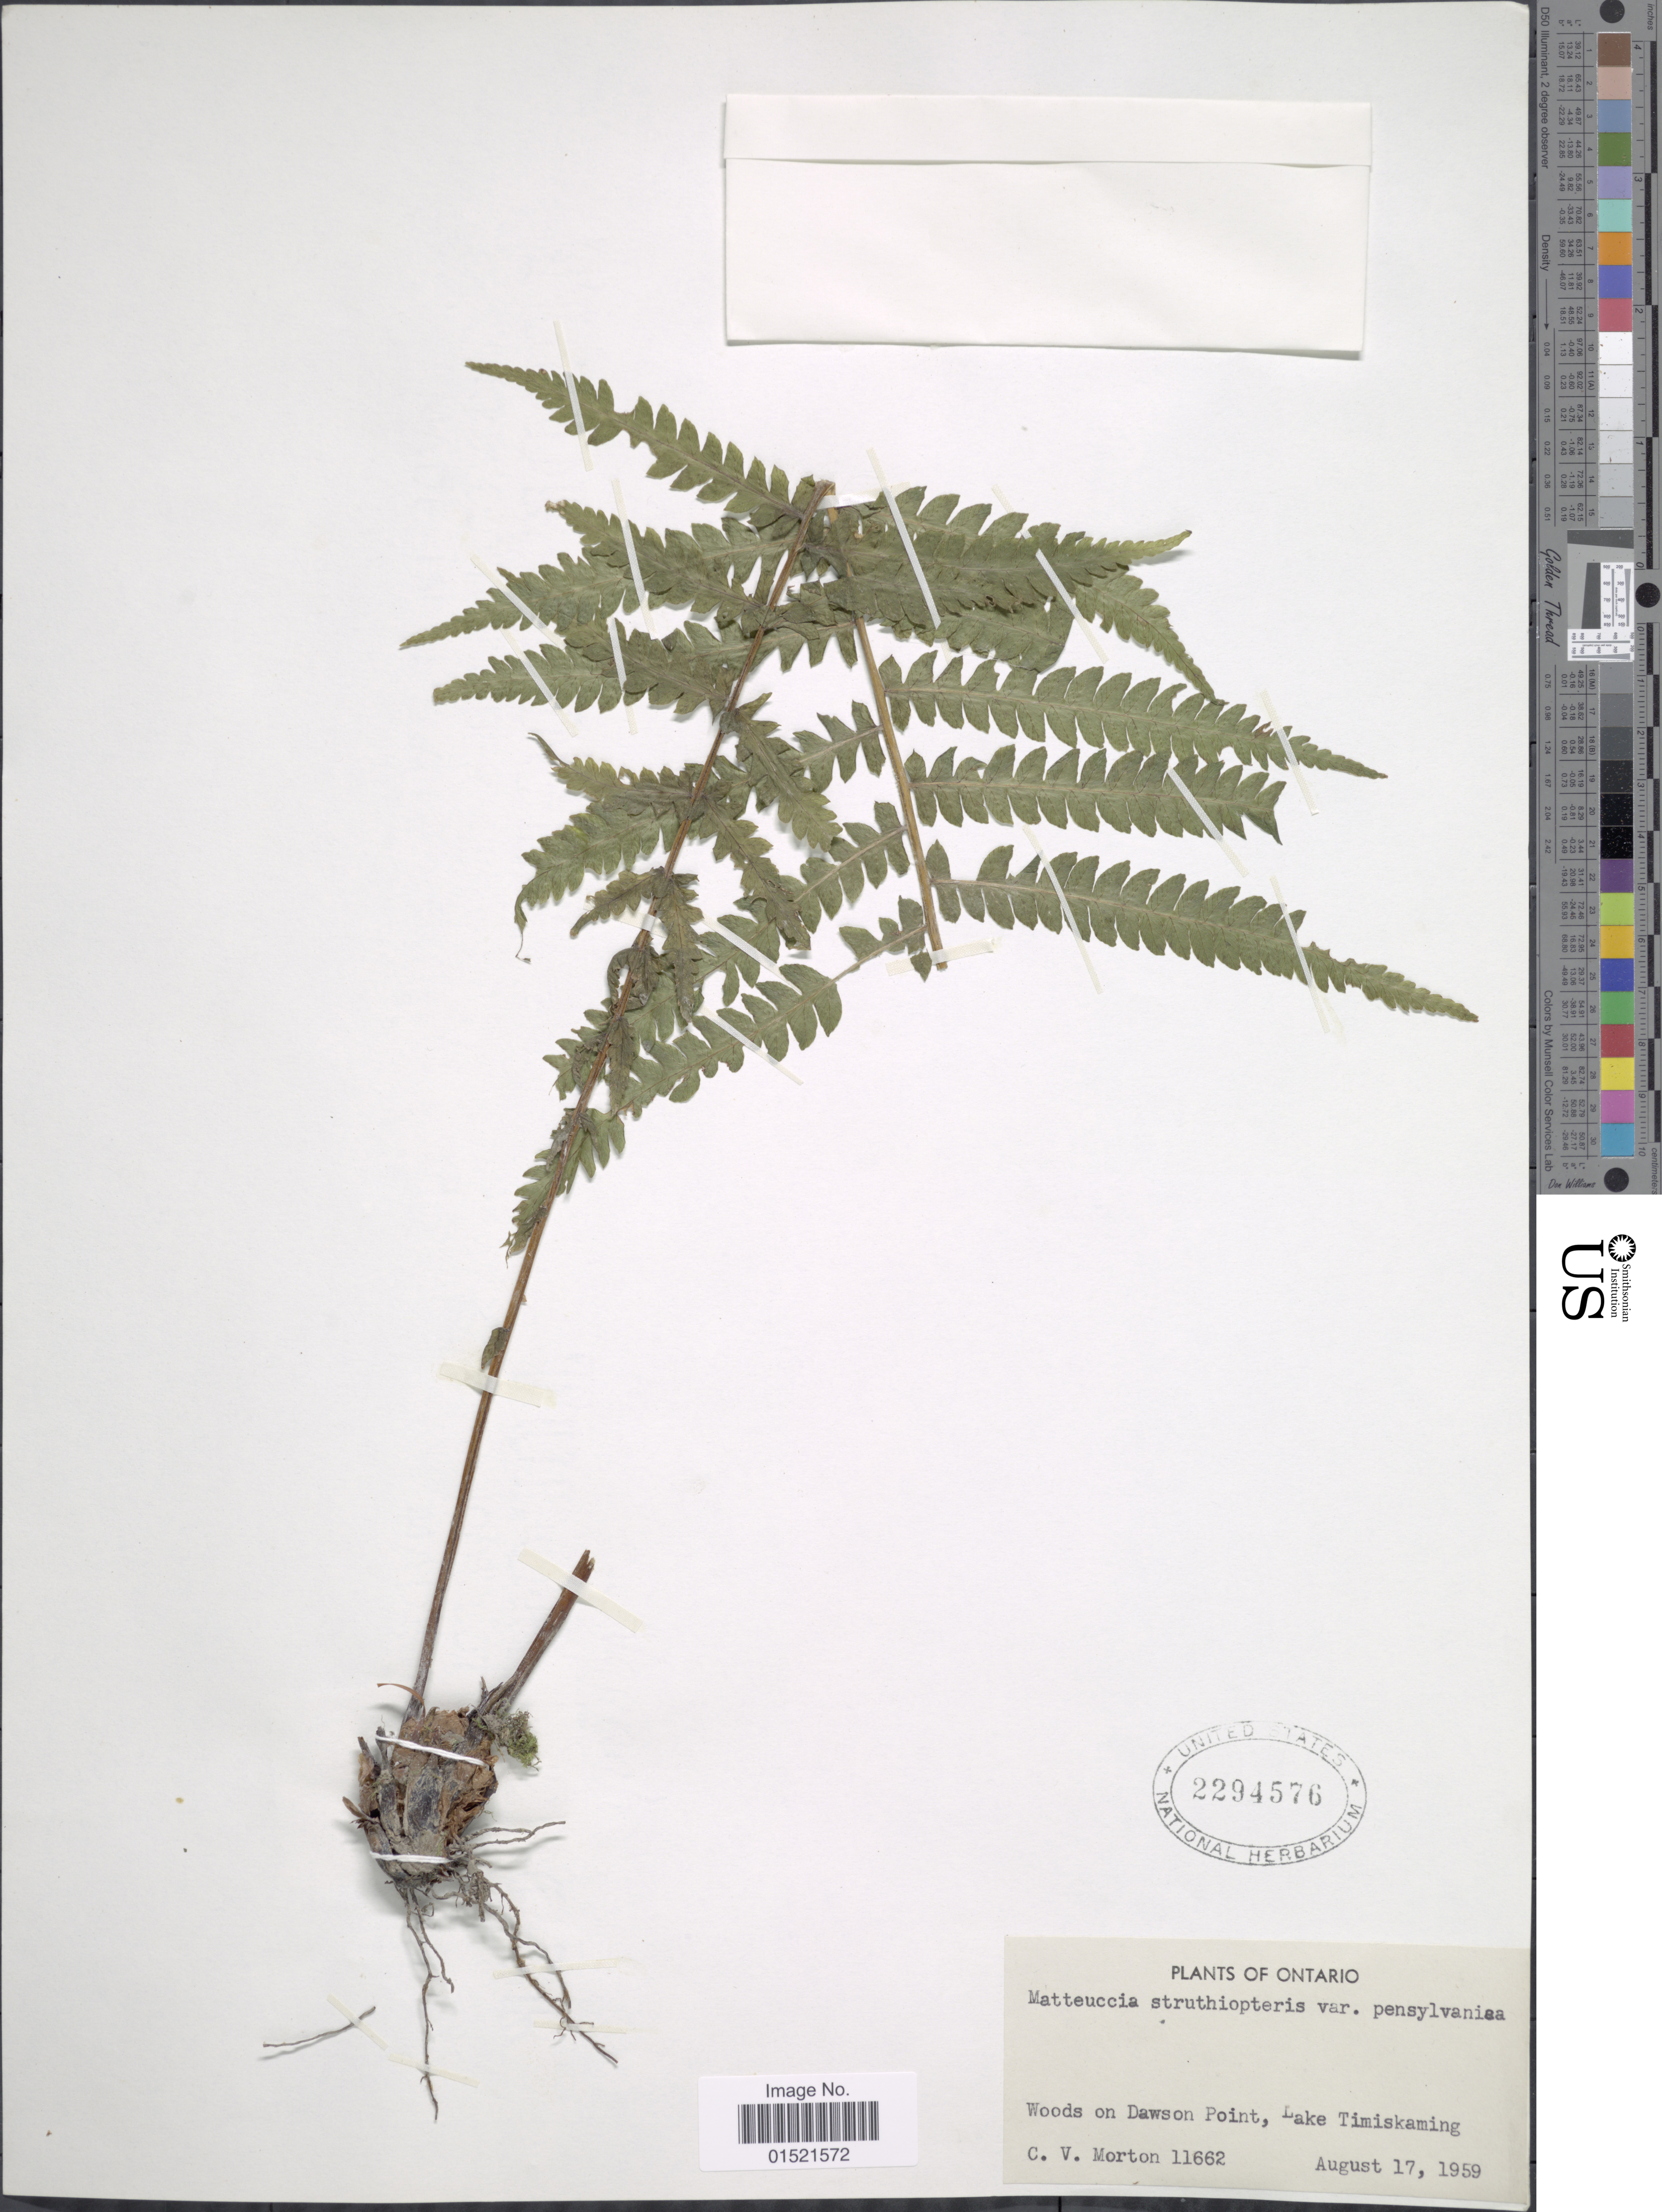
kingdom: Plantae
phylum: Tracheophyta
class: Polypodiopsida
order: Polypodiales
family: Onocleaceae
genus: Matteuccia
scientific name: Matteuccia struthiopteris var. pensylvanica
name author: (Willd.) C.V. Morton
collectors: C. V. Morton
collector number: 11662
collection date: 1959-08-17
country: Canada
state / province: Ontario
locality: Woods on Dawson Point, Lake Timiskaming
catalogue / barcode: US 2294576